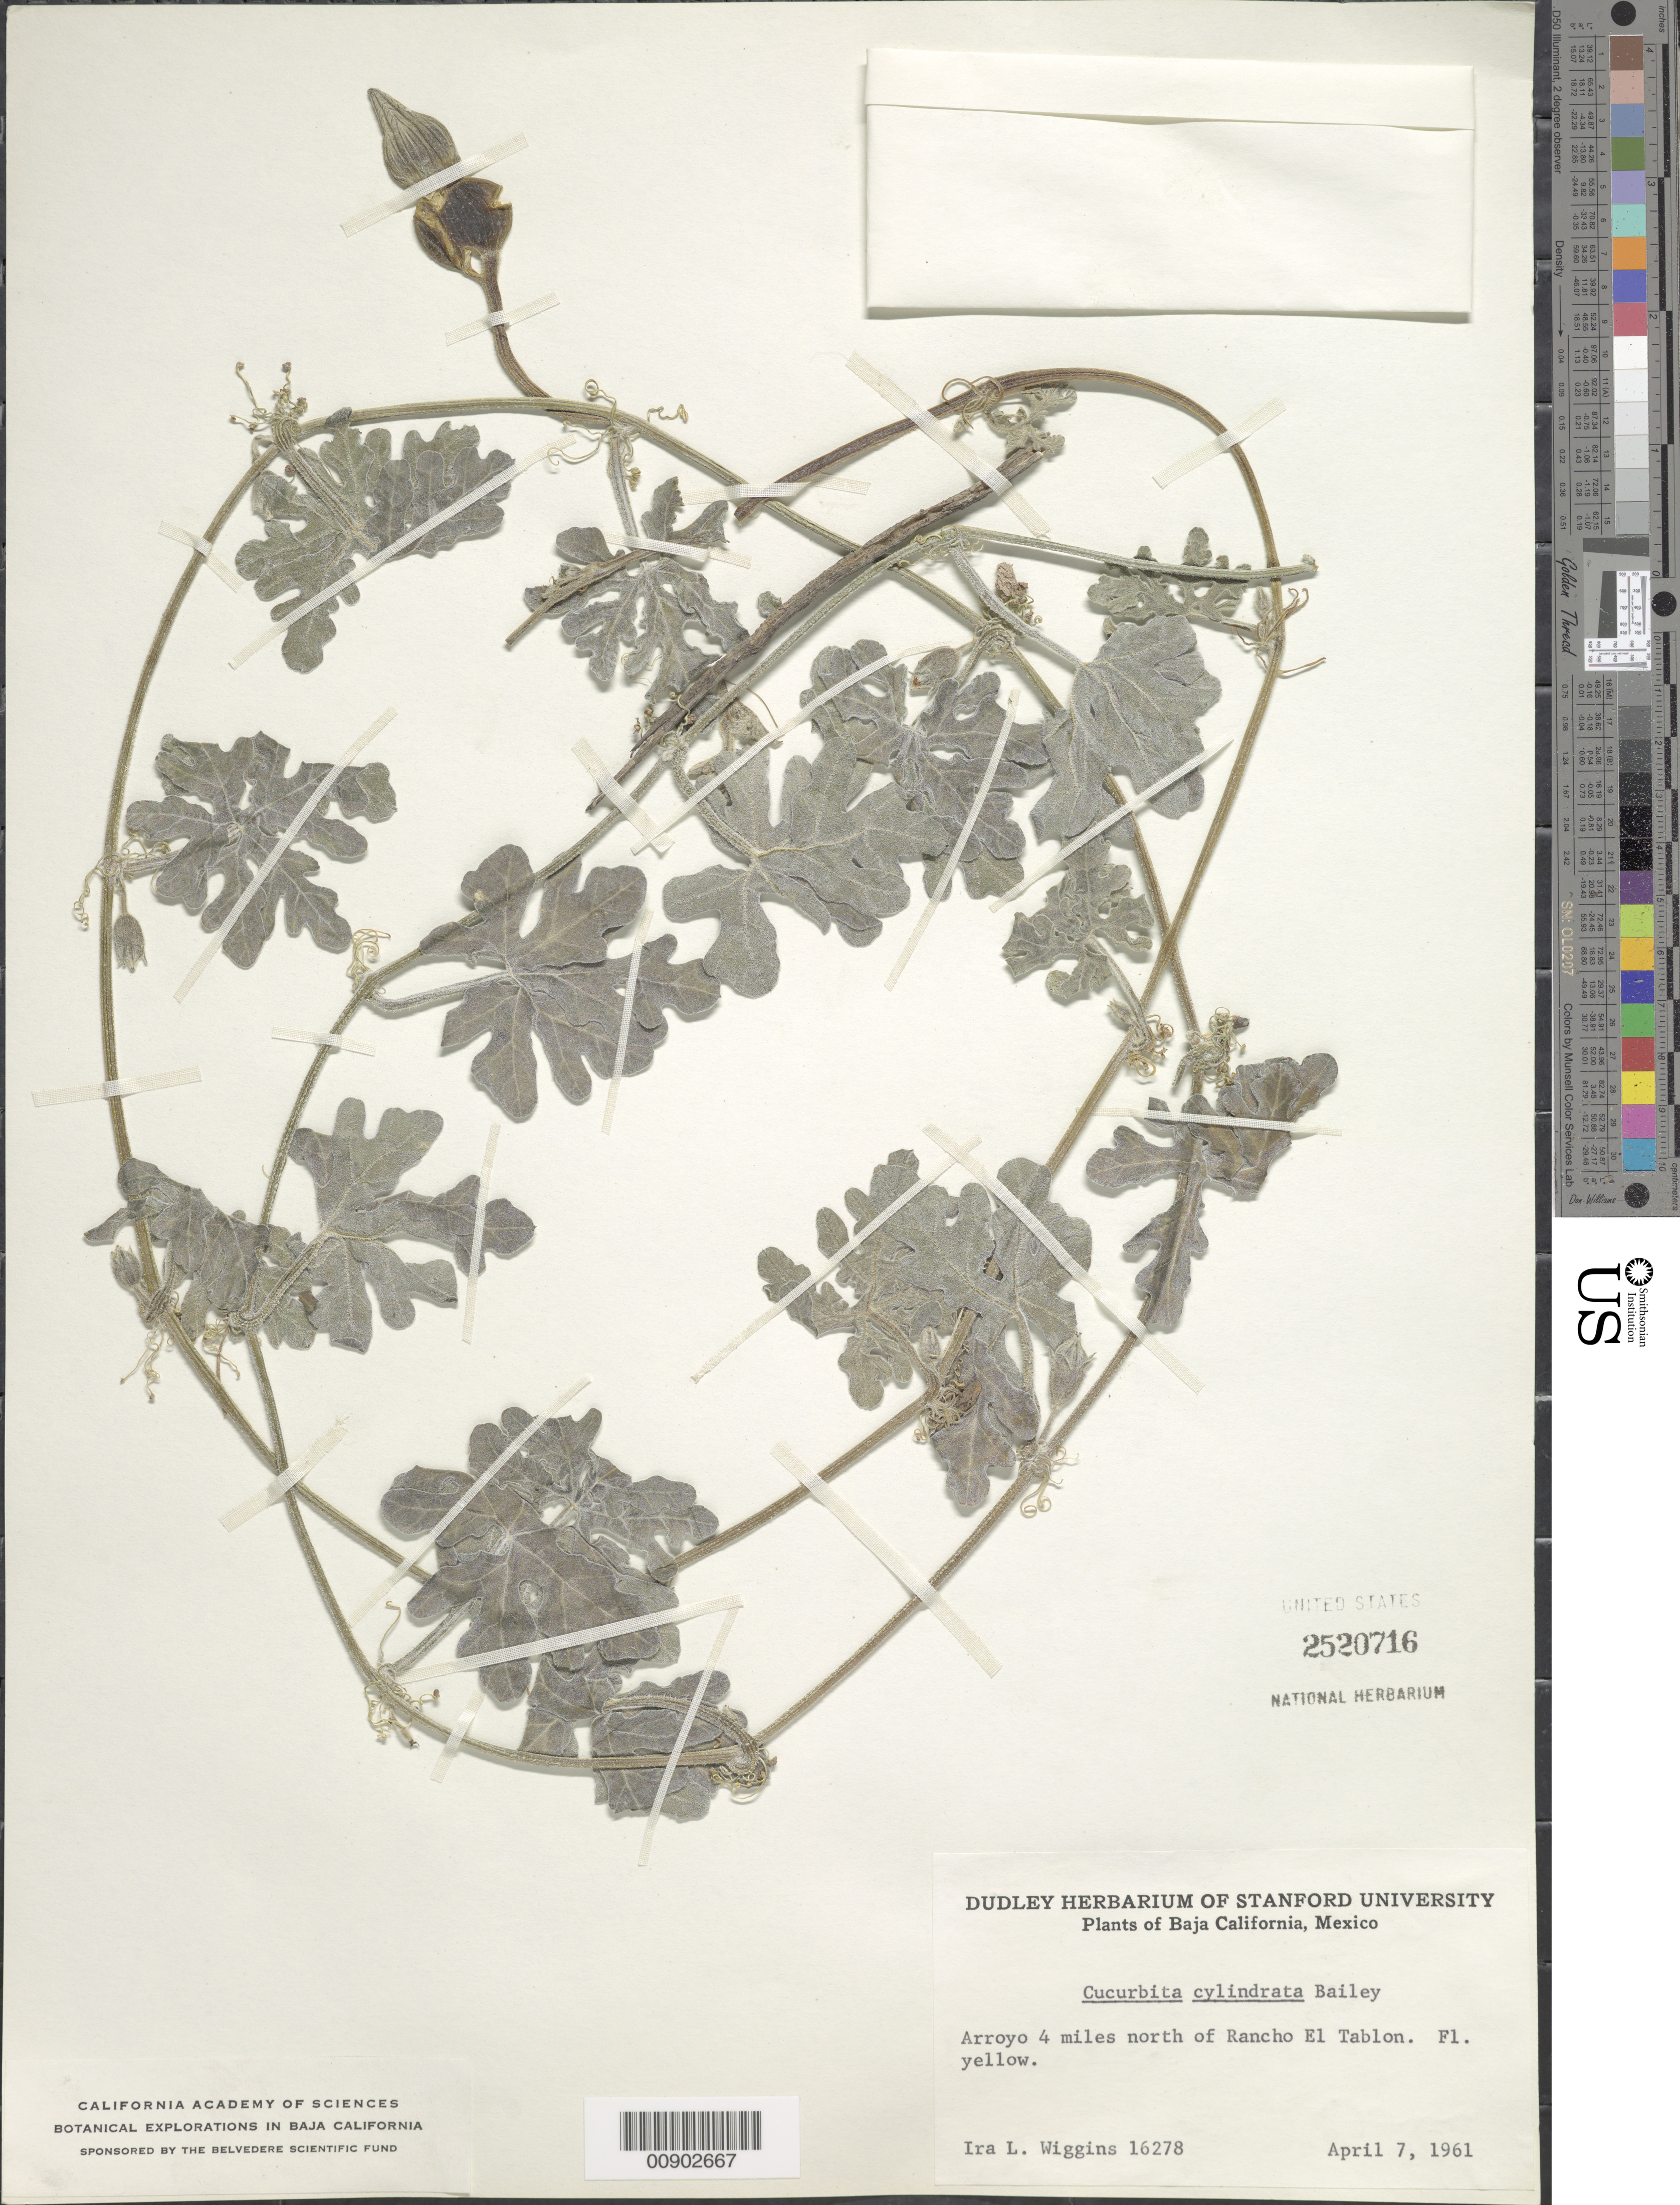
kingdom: Plantae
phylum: Tracheophyta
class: Magnoliopsida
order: Cucurbitales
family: Cucurbitaceae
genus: Cucurbita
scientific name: Cucurbita cylindrata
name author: L.H. Bailey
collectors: I. L. Wiggins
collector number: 16278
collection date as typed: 07 Apr 1961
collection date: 1961-04-07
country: Mexico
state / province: Baja California Sur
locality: Arroyo 4 miles north of Rancho El Tablon.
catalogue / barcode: US 2520716